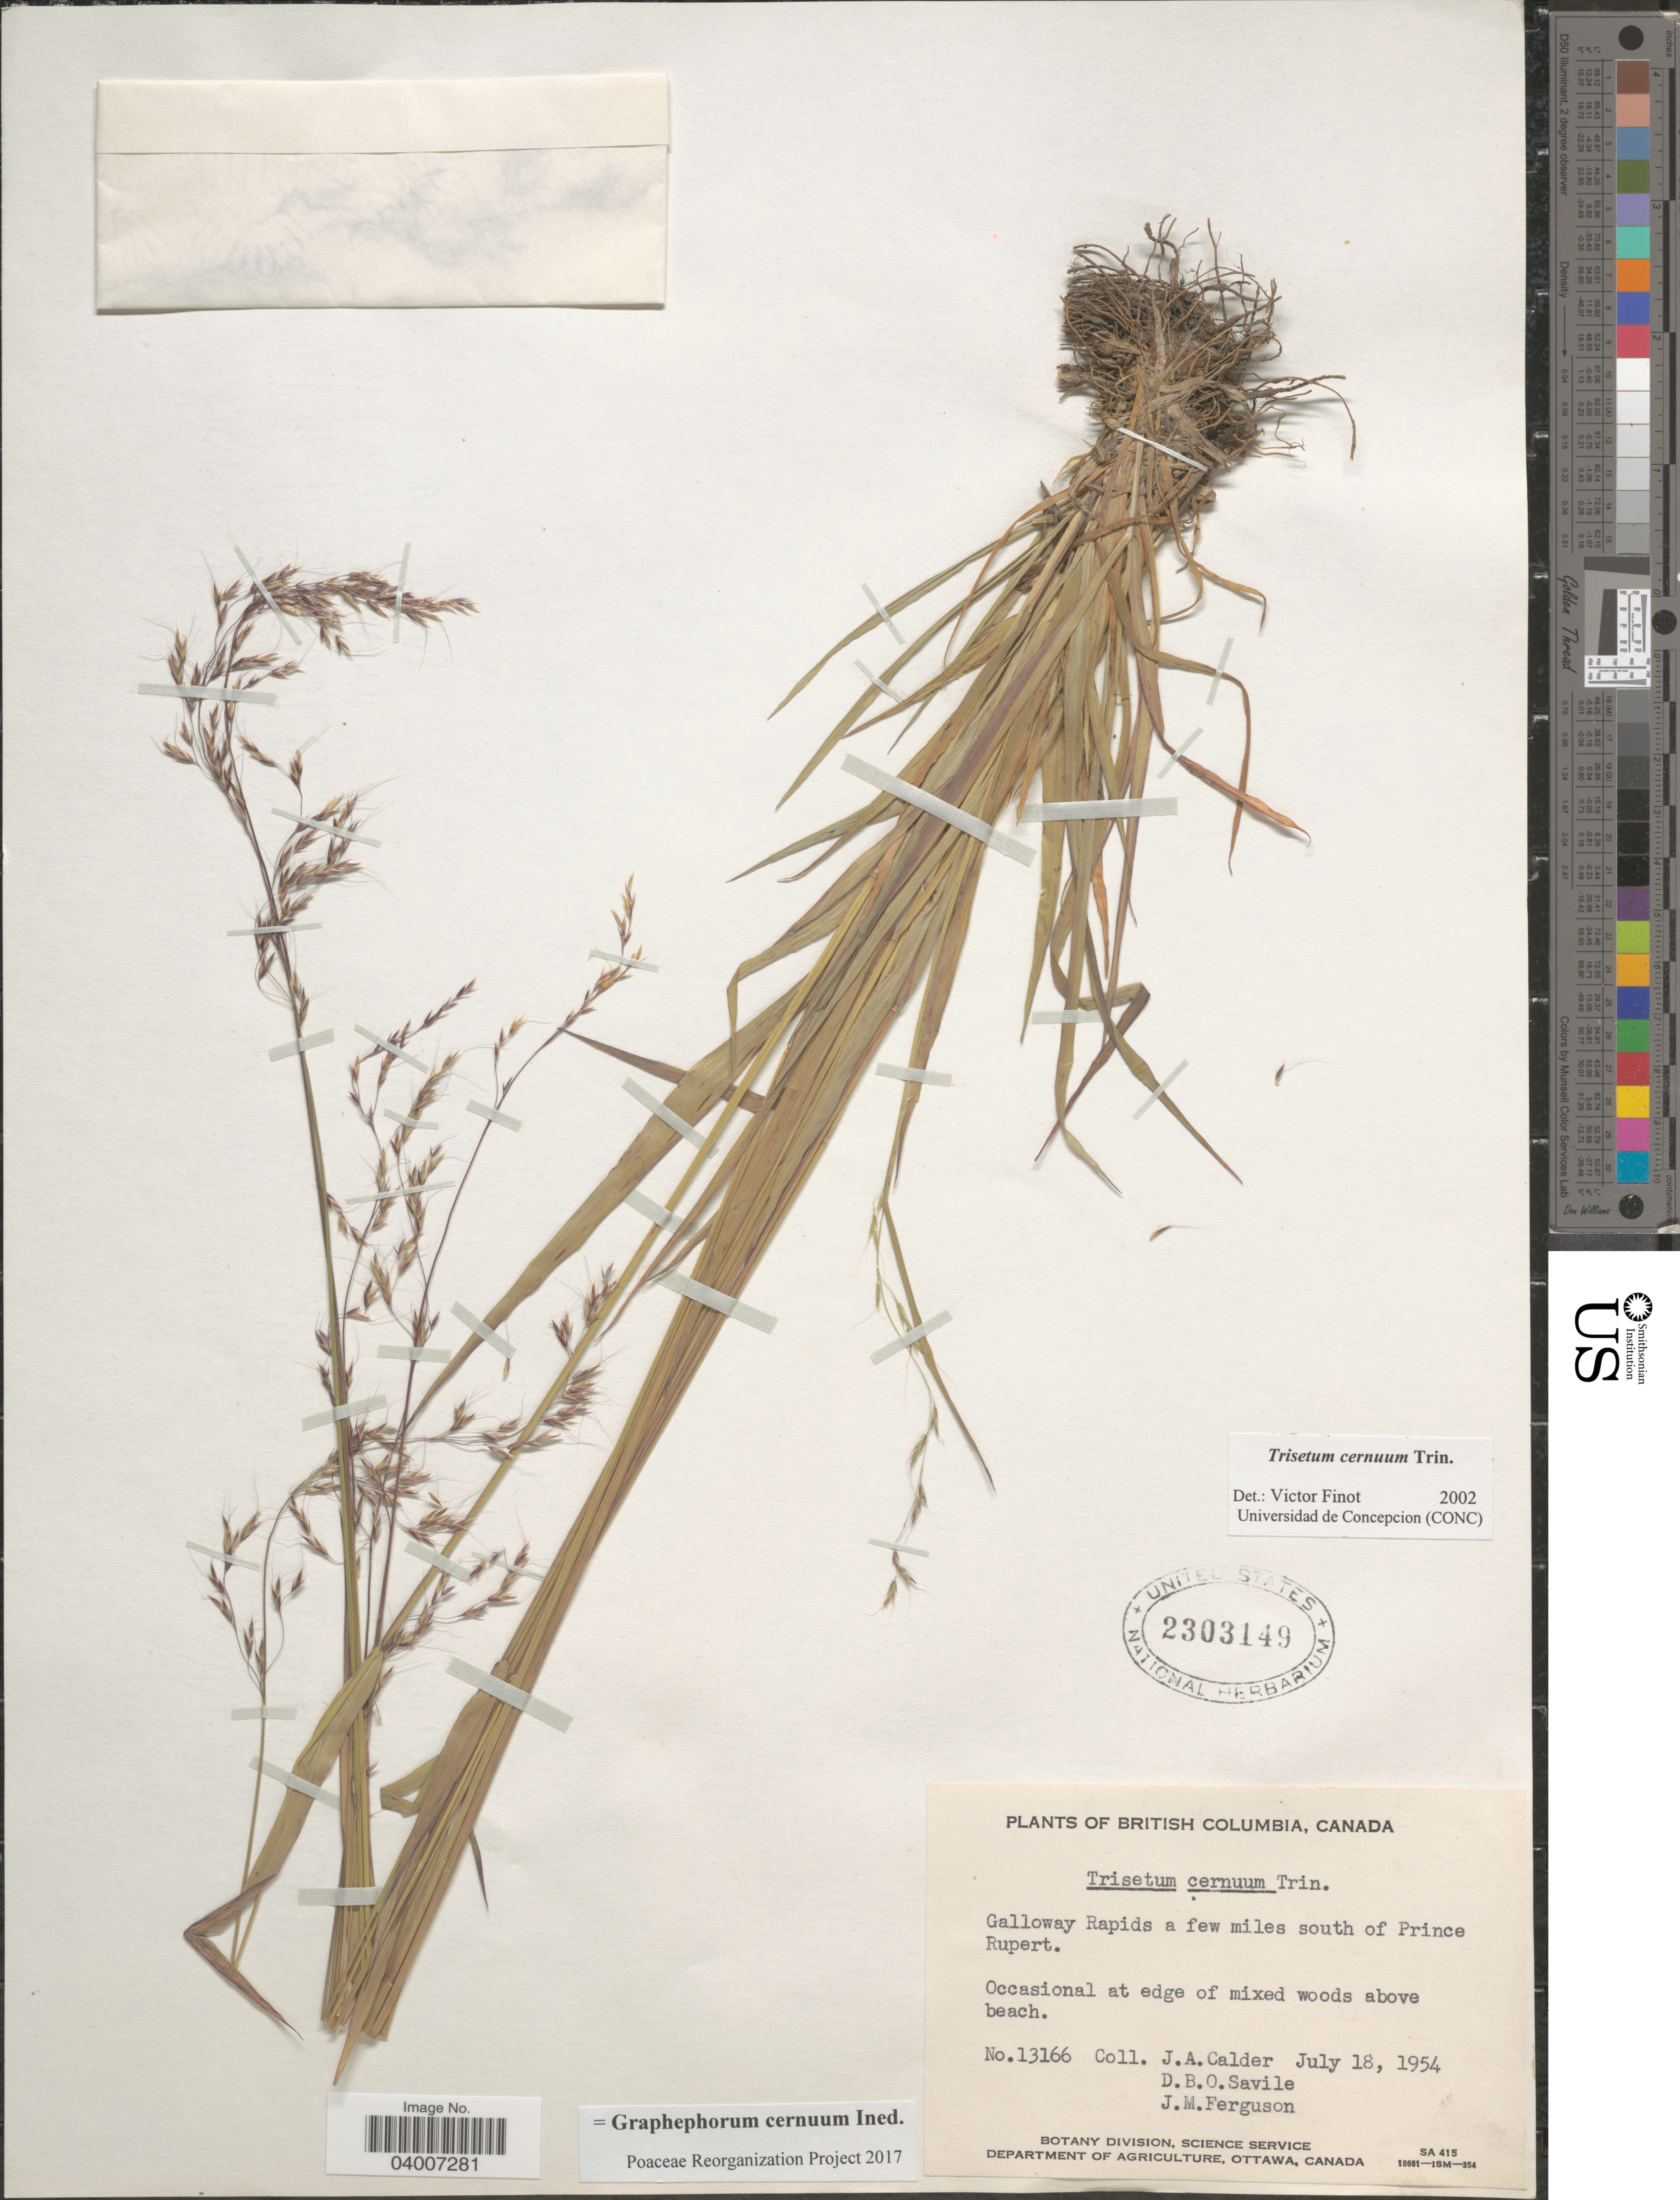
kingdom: Plantae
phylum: Tracheophyta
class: Liliopsida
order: Poales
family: Poaceae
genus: Graphephorum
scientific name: Graphephorum cernuum ined.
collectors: J. A. Calder, D. Savile & J. M. Ferguson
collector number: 13166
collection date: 1954-07-18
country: Canada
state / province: British Columbia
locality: Galloway Rapids a few miles south of Prince Rupert.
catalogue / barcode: US 2303149